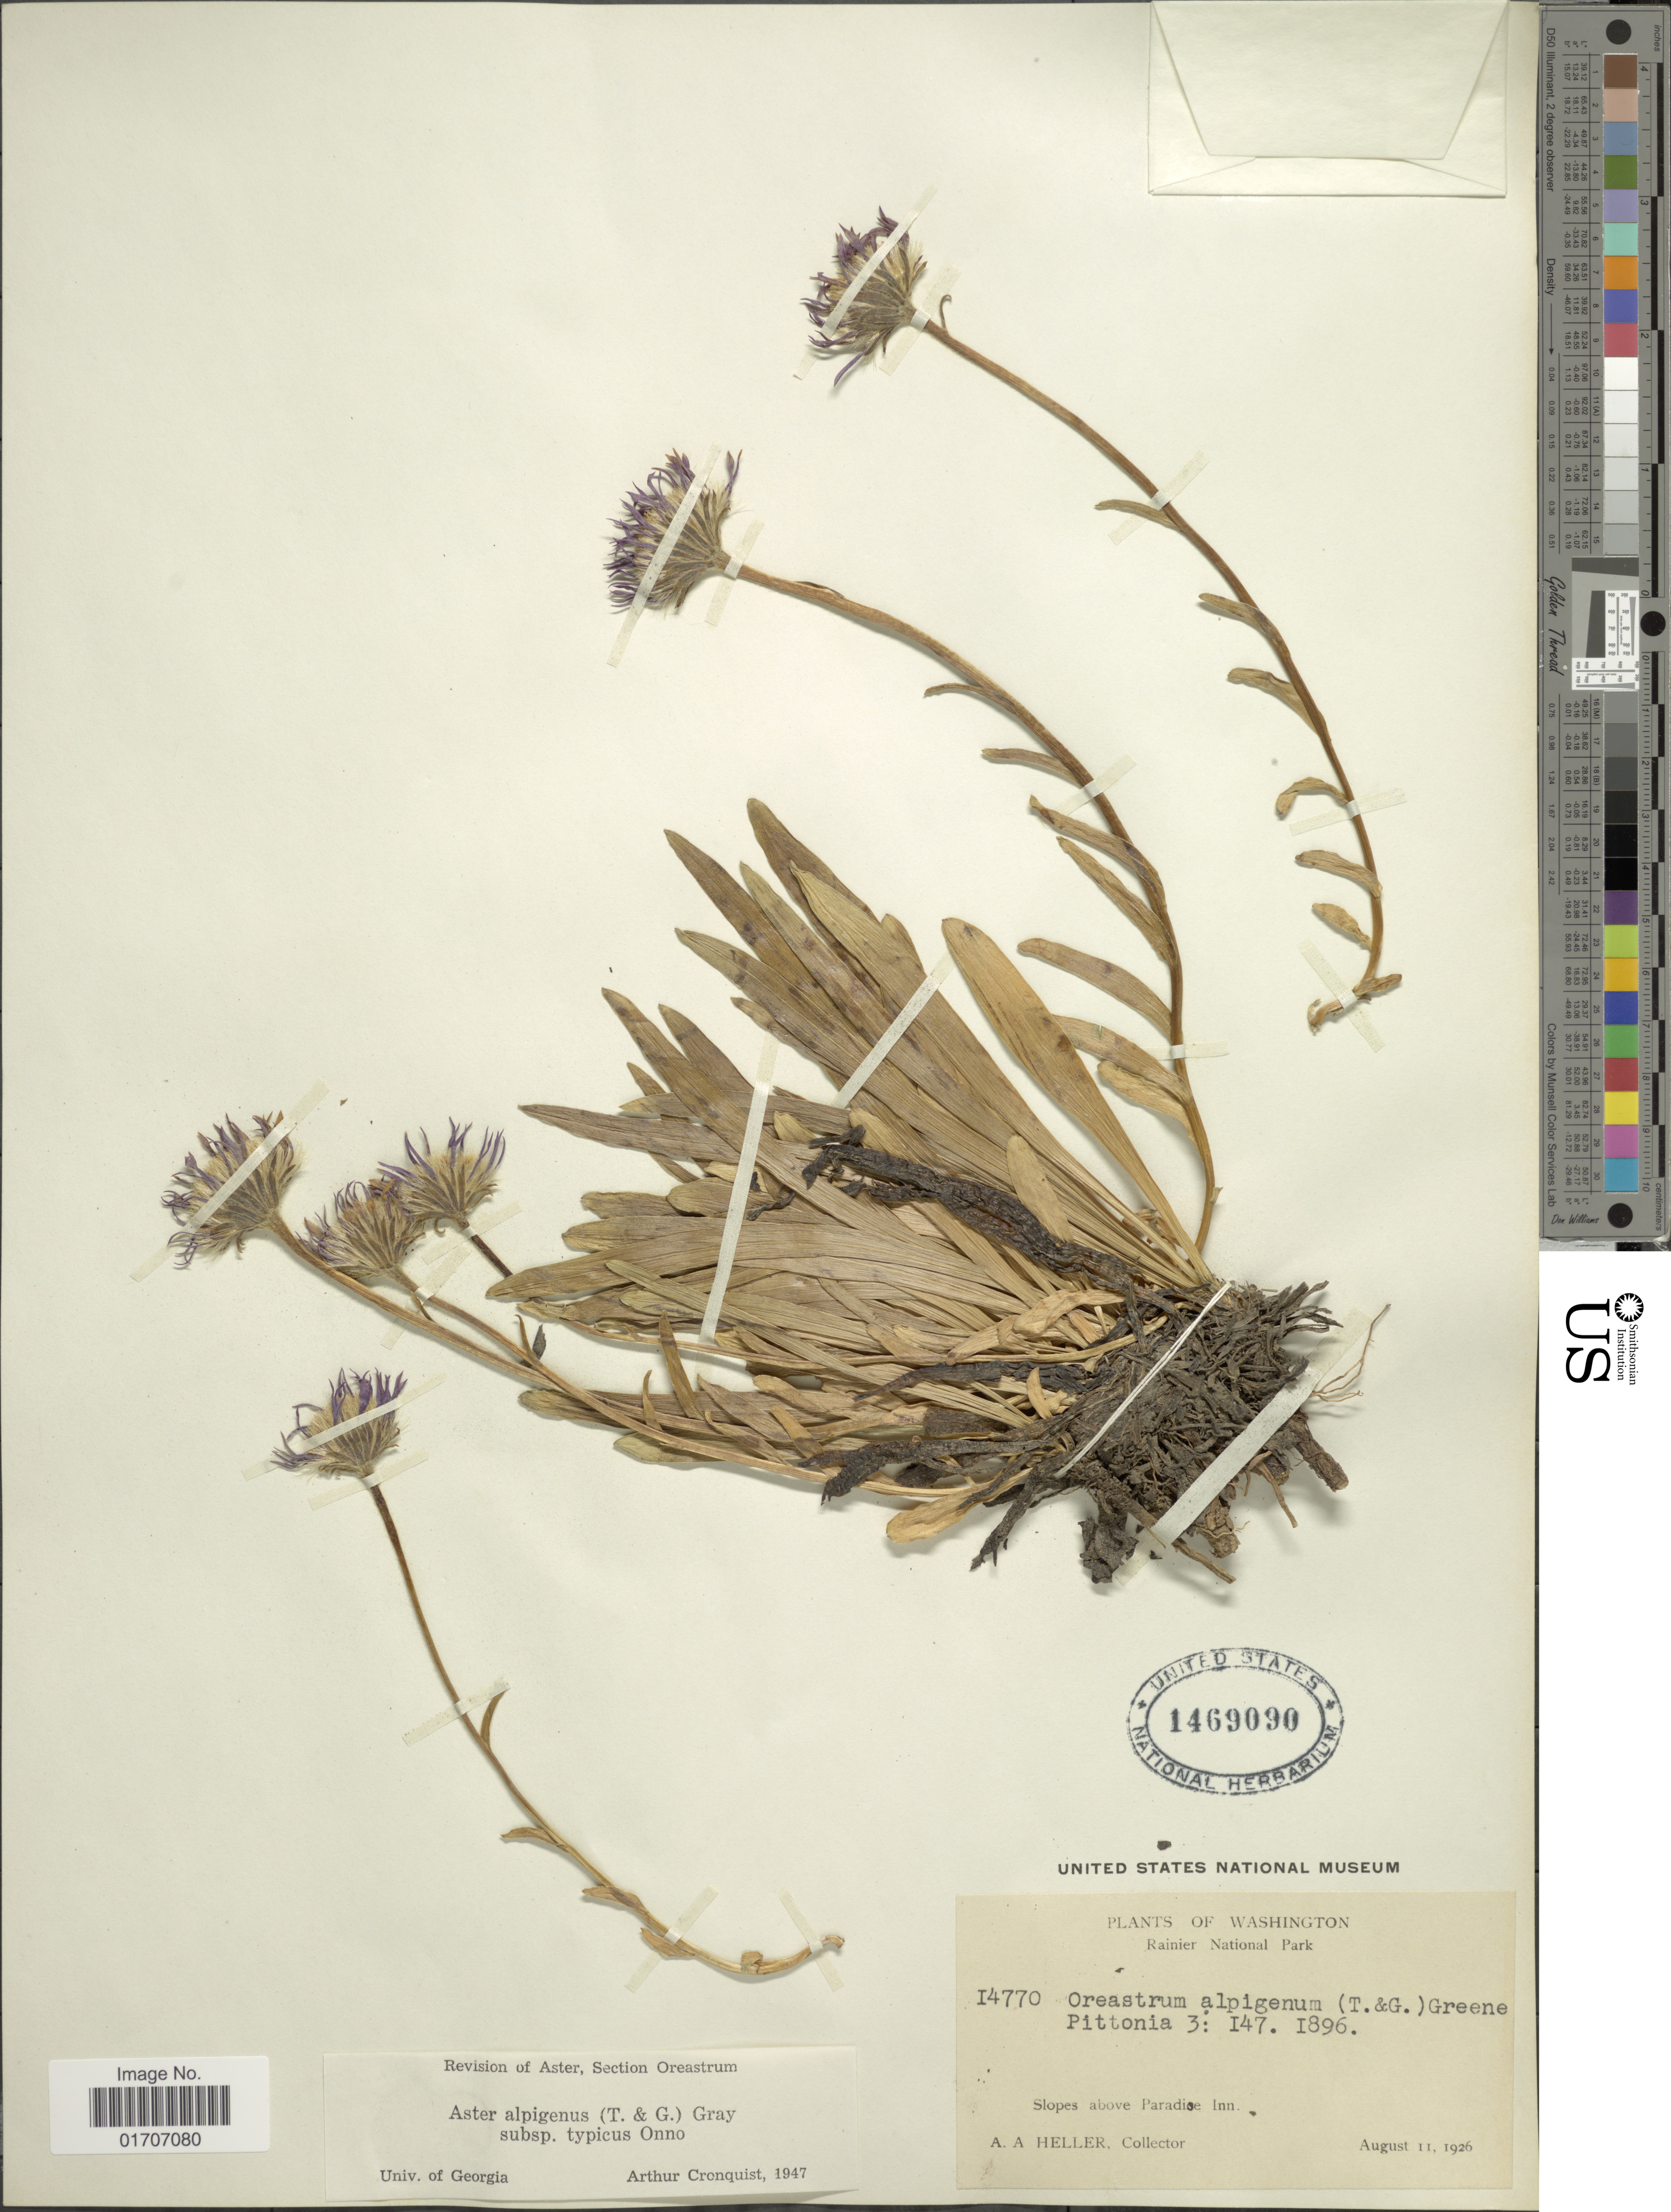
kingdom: Plantae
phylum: Tracheophyta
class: Magnoliopsida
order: Asterales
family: Asteraceae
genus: Oreostemma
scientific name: Oreostemma alpigenum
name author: (Torr. & A. Gray) Greene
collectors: A. A. Heller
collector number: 14770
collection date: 1926-08-11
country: United States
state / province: Washington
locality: Rainier National Park. Slopes above Paradise Inn.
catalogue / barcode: US 1469090